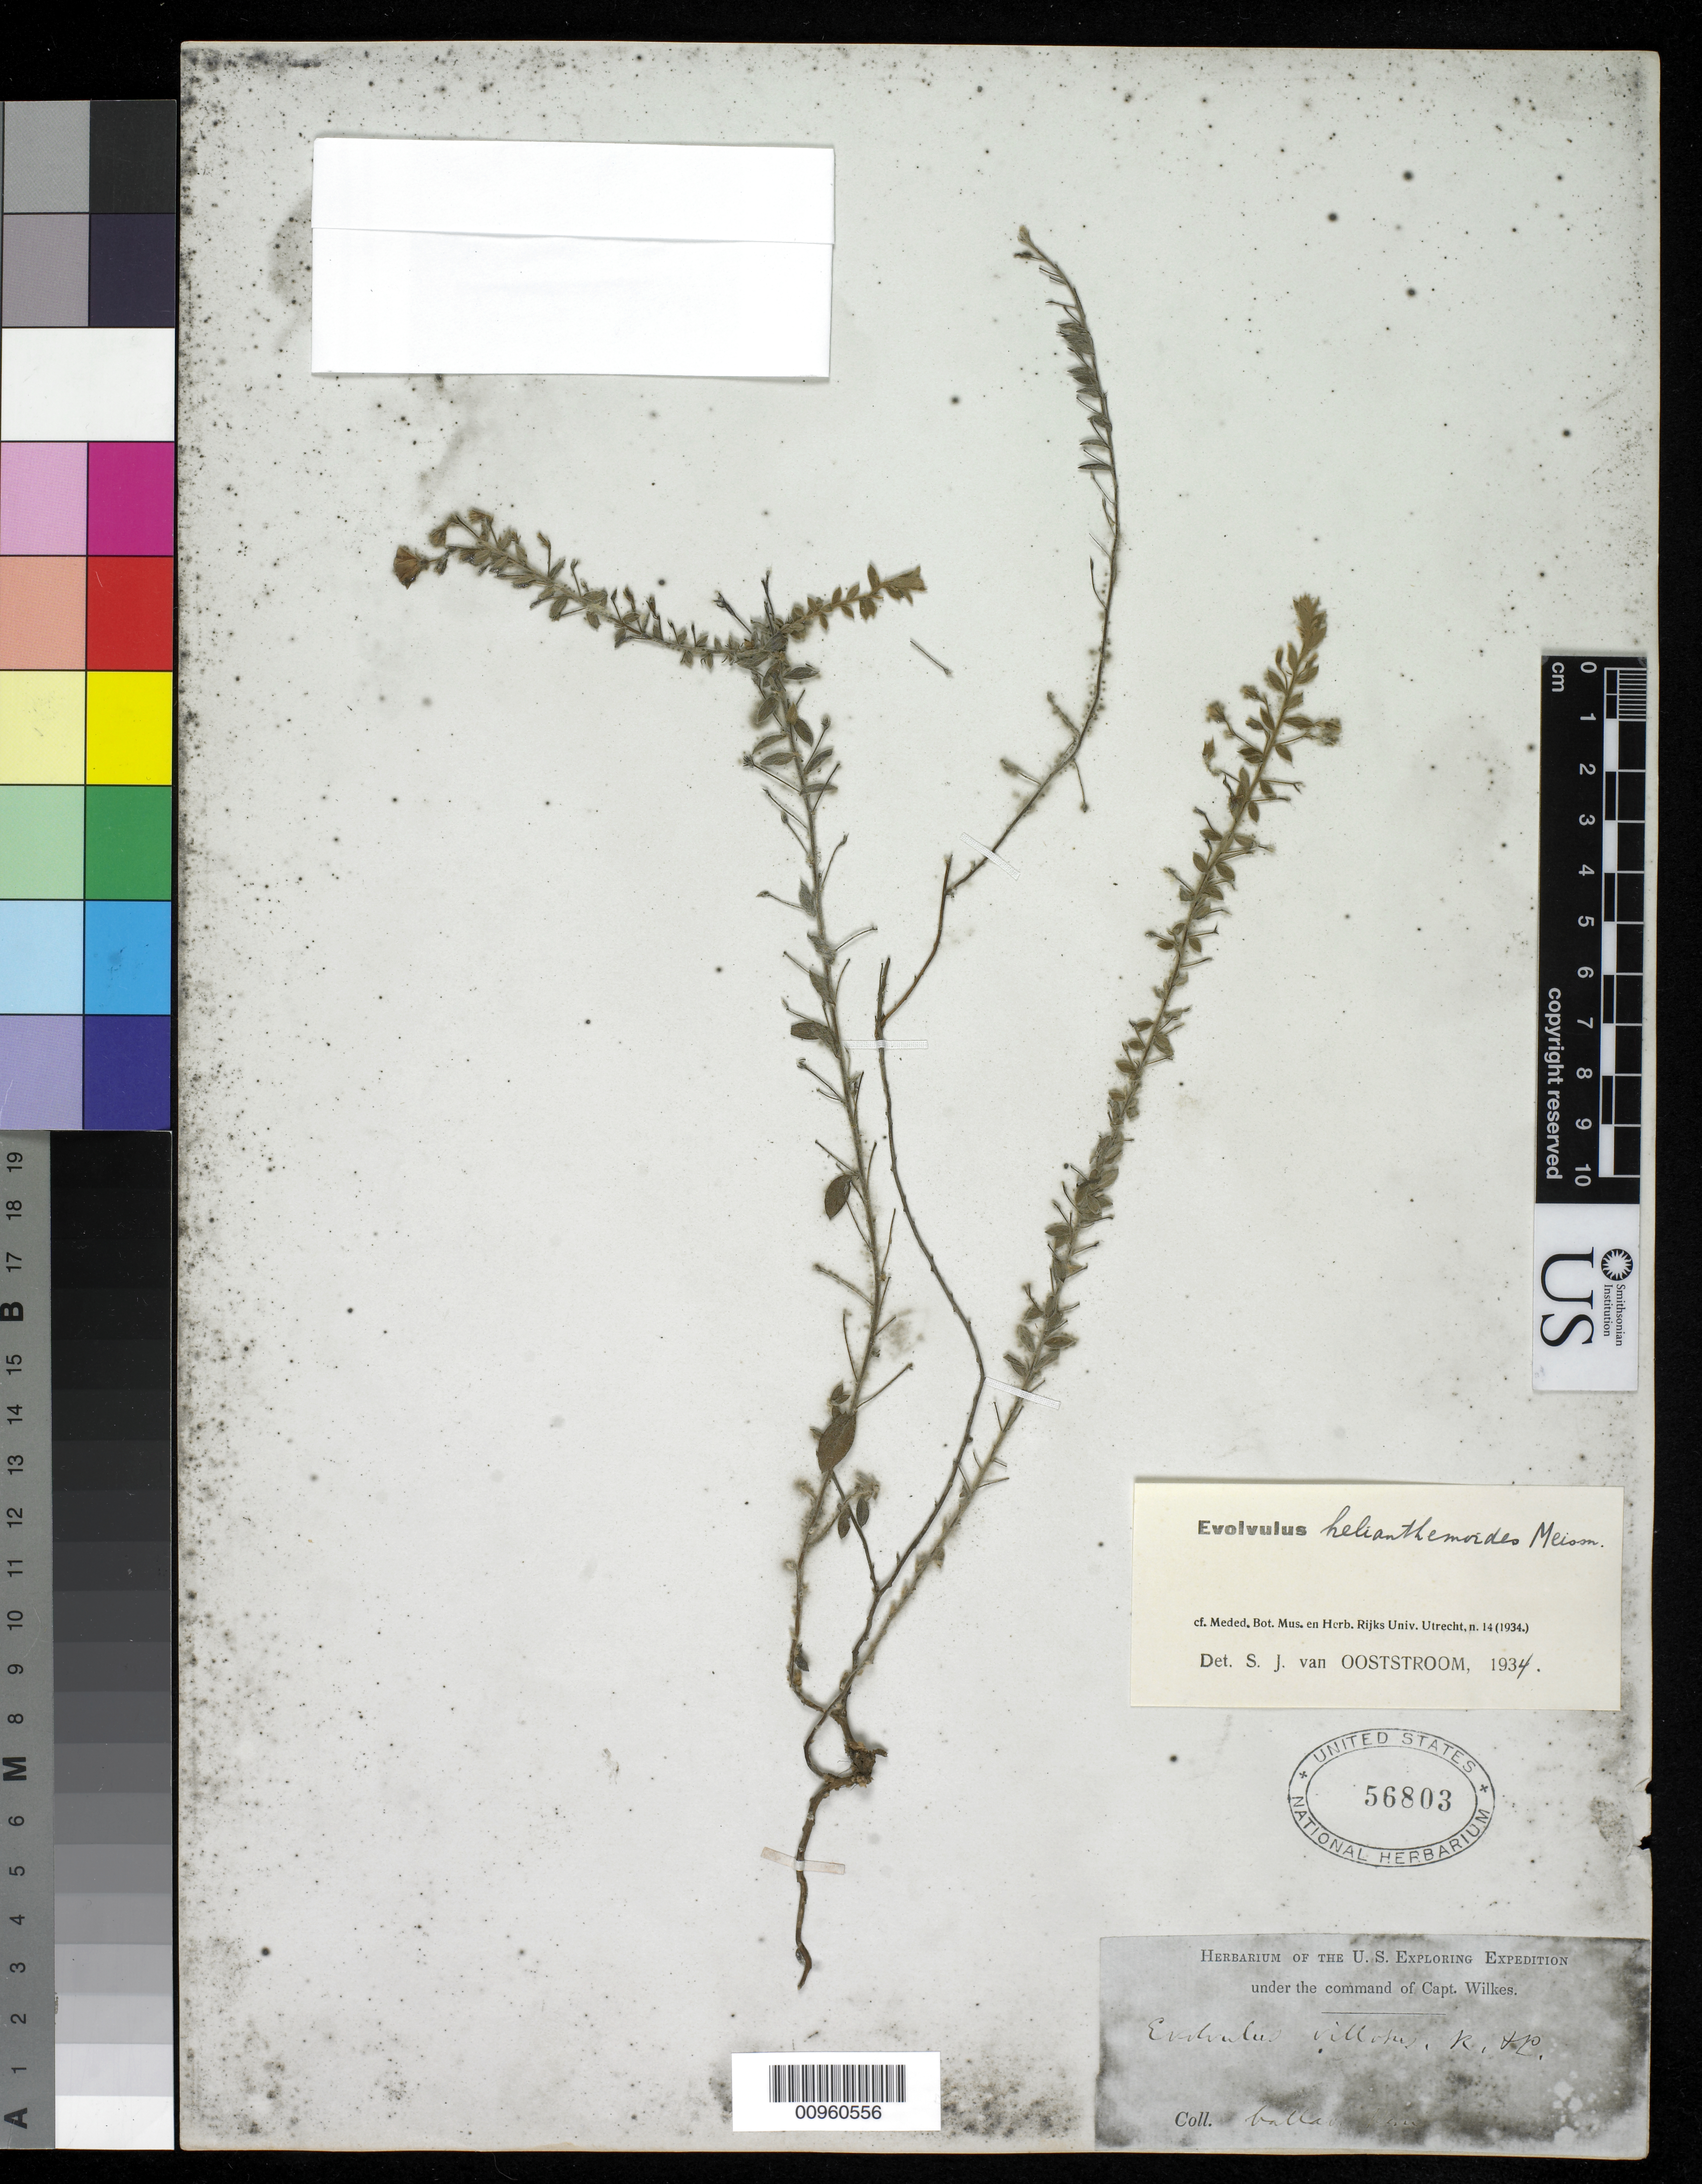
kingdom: Plantae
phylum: Tracheophyta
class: Magnoliopsida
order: Solanales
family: Convolvulaceae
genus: Evolvulus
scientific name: Evolvulus helianthemoides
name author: Meisn.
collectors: Wilkes Explor. Exped.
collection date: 1838/1842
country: Peru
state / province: Callao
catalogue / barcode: US 56803